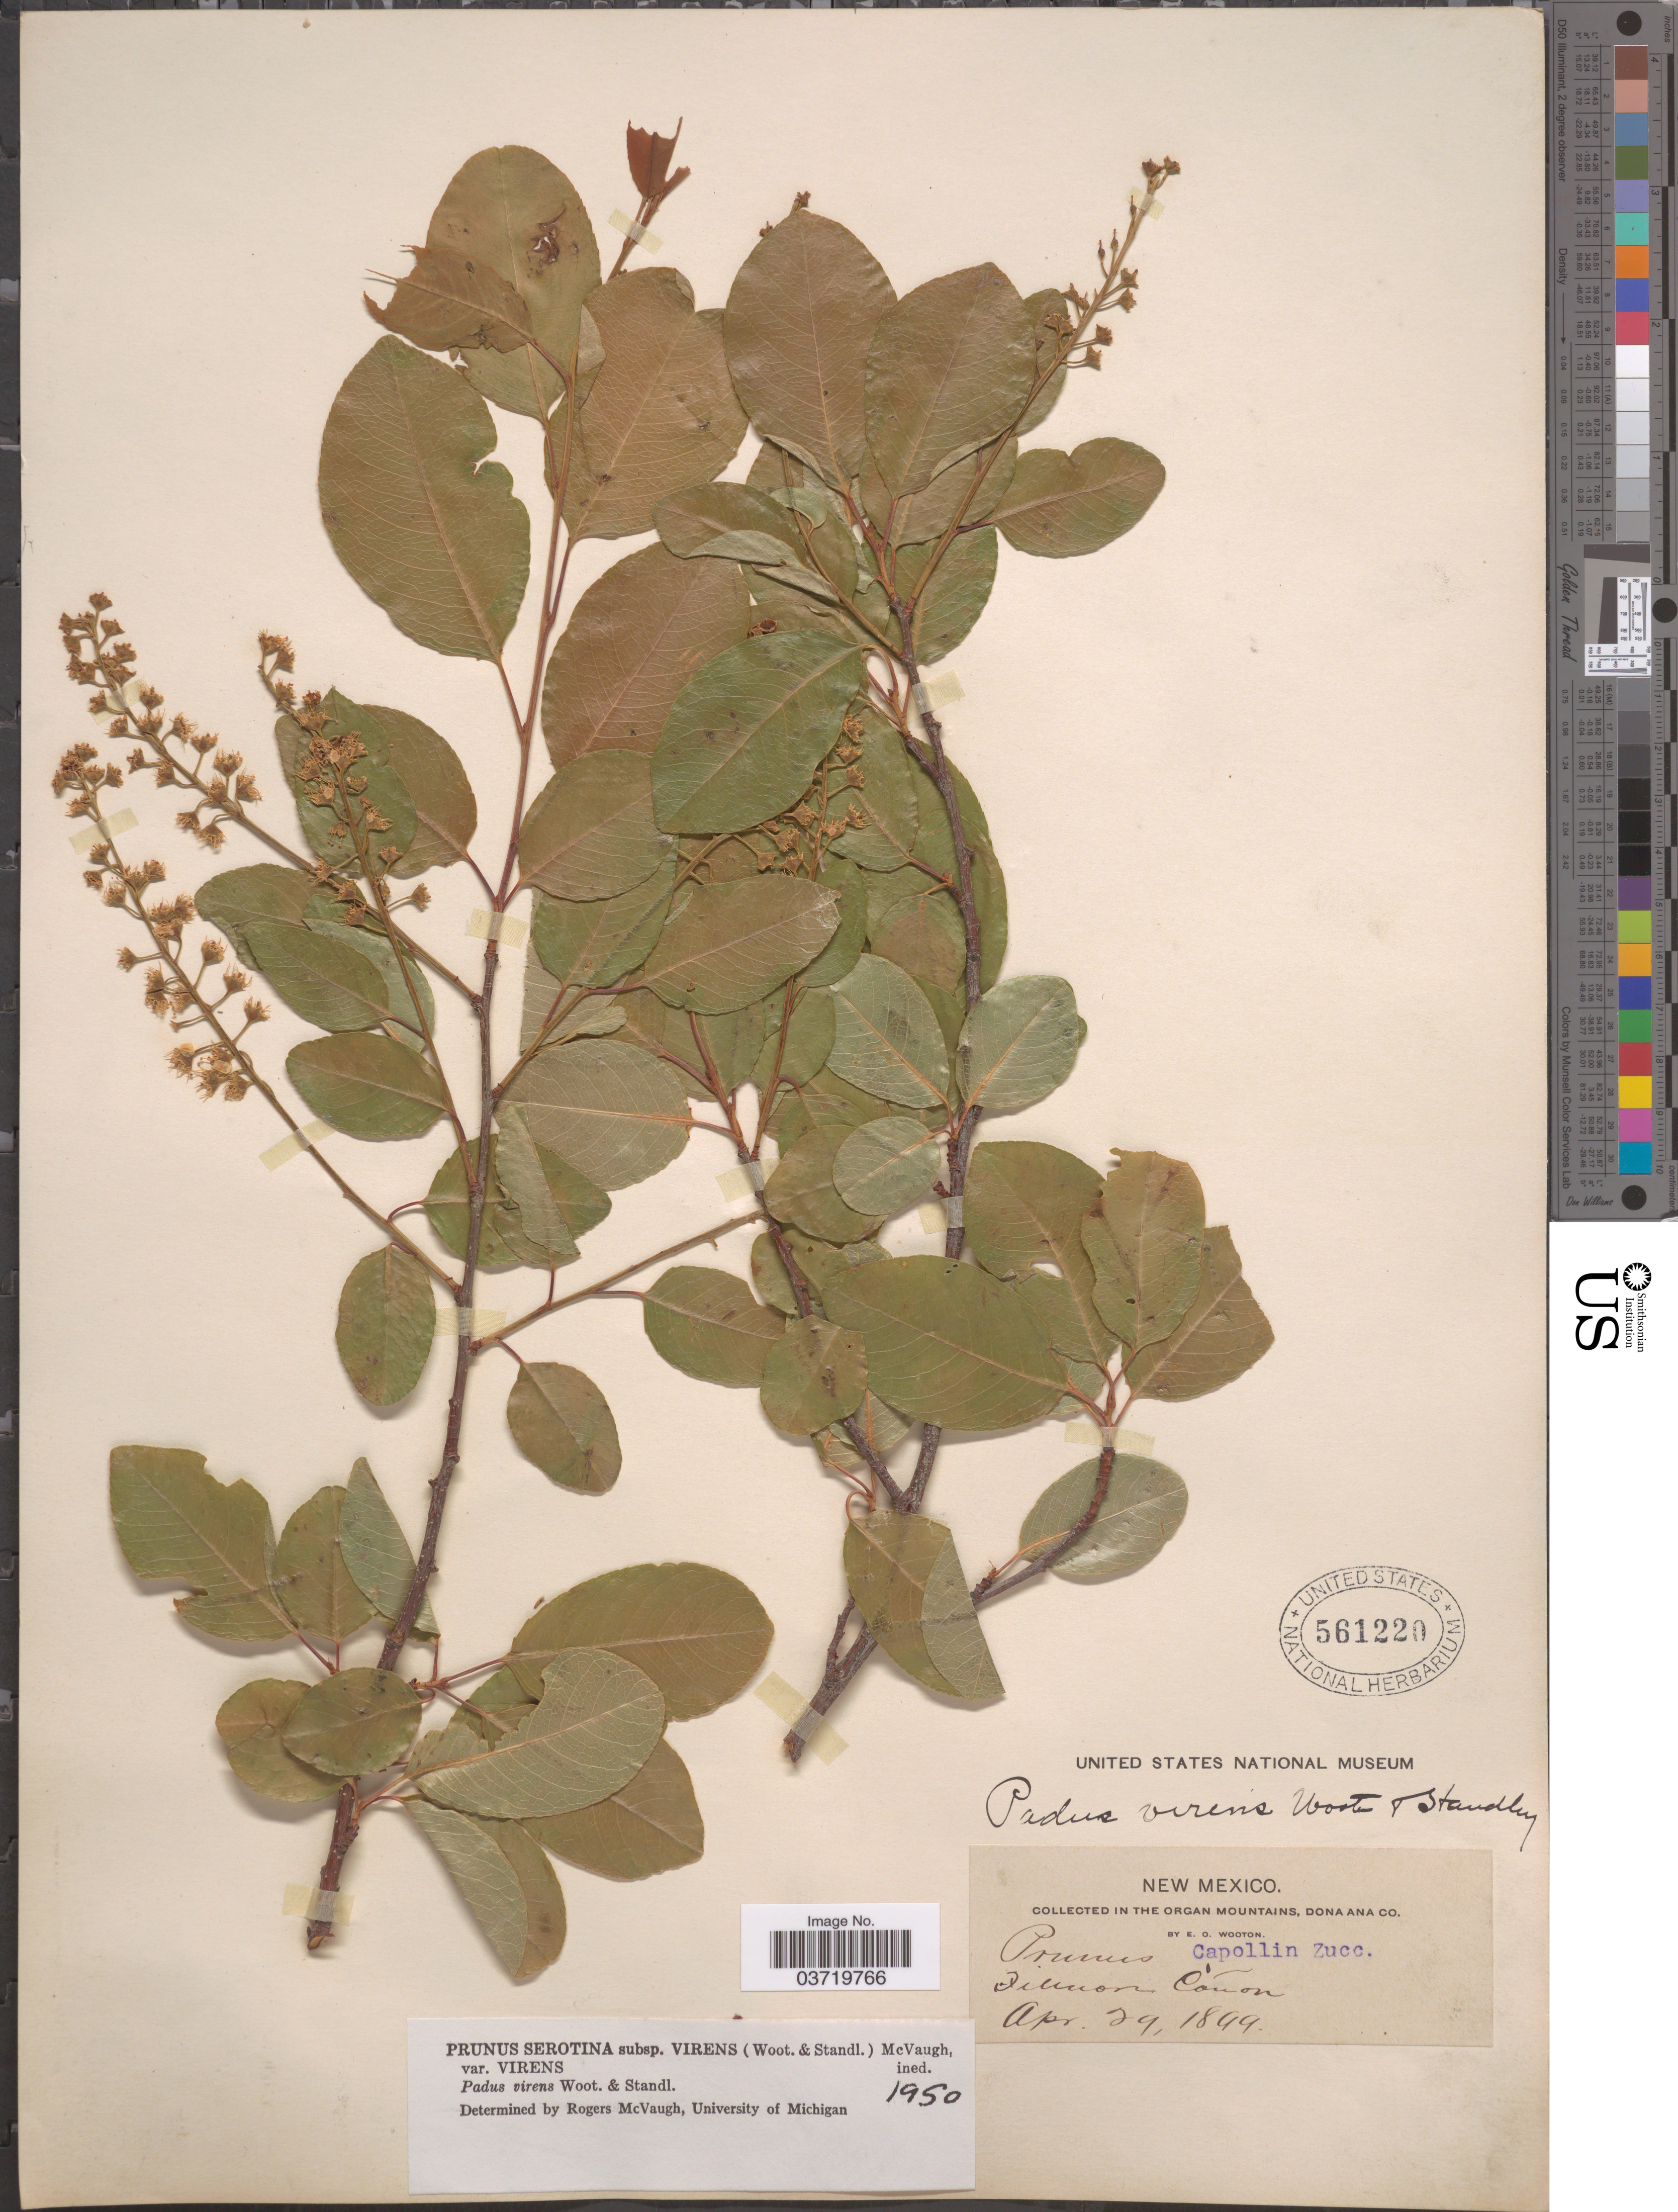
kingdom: Plantae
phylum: Tracheophyta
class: Magnoliopsida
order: Rosales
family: Rosaceae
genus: Prunus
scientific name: Prunus serotina var. rufula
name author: (Wooton & Standl.) McVaugh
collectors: E. O. Wooton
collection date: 1899-04-29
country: United States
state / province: New Mexico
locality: The Organ Mountains, Dona Ana Co. Filmore Cañon.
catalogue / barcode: US 561220